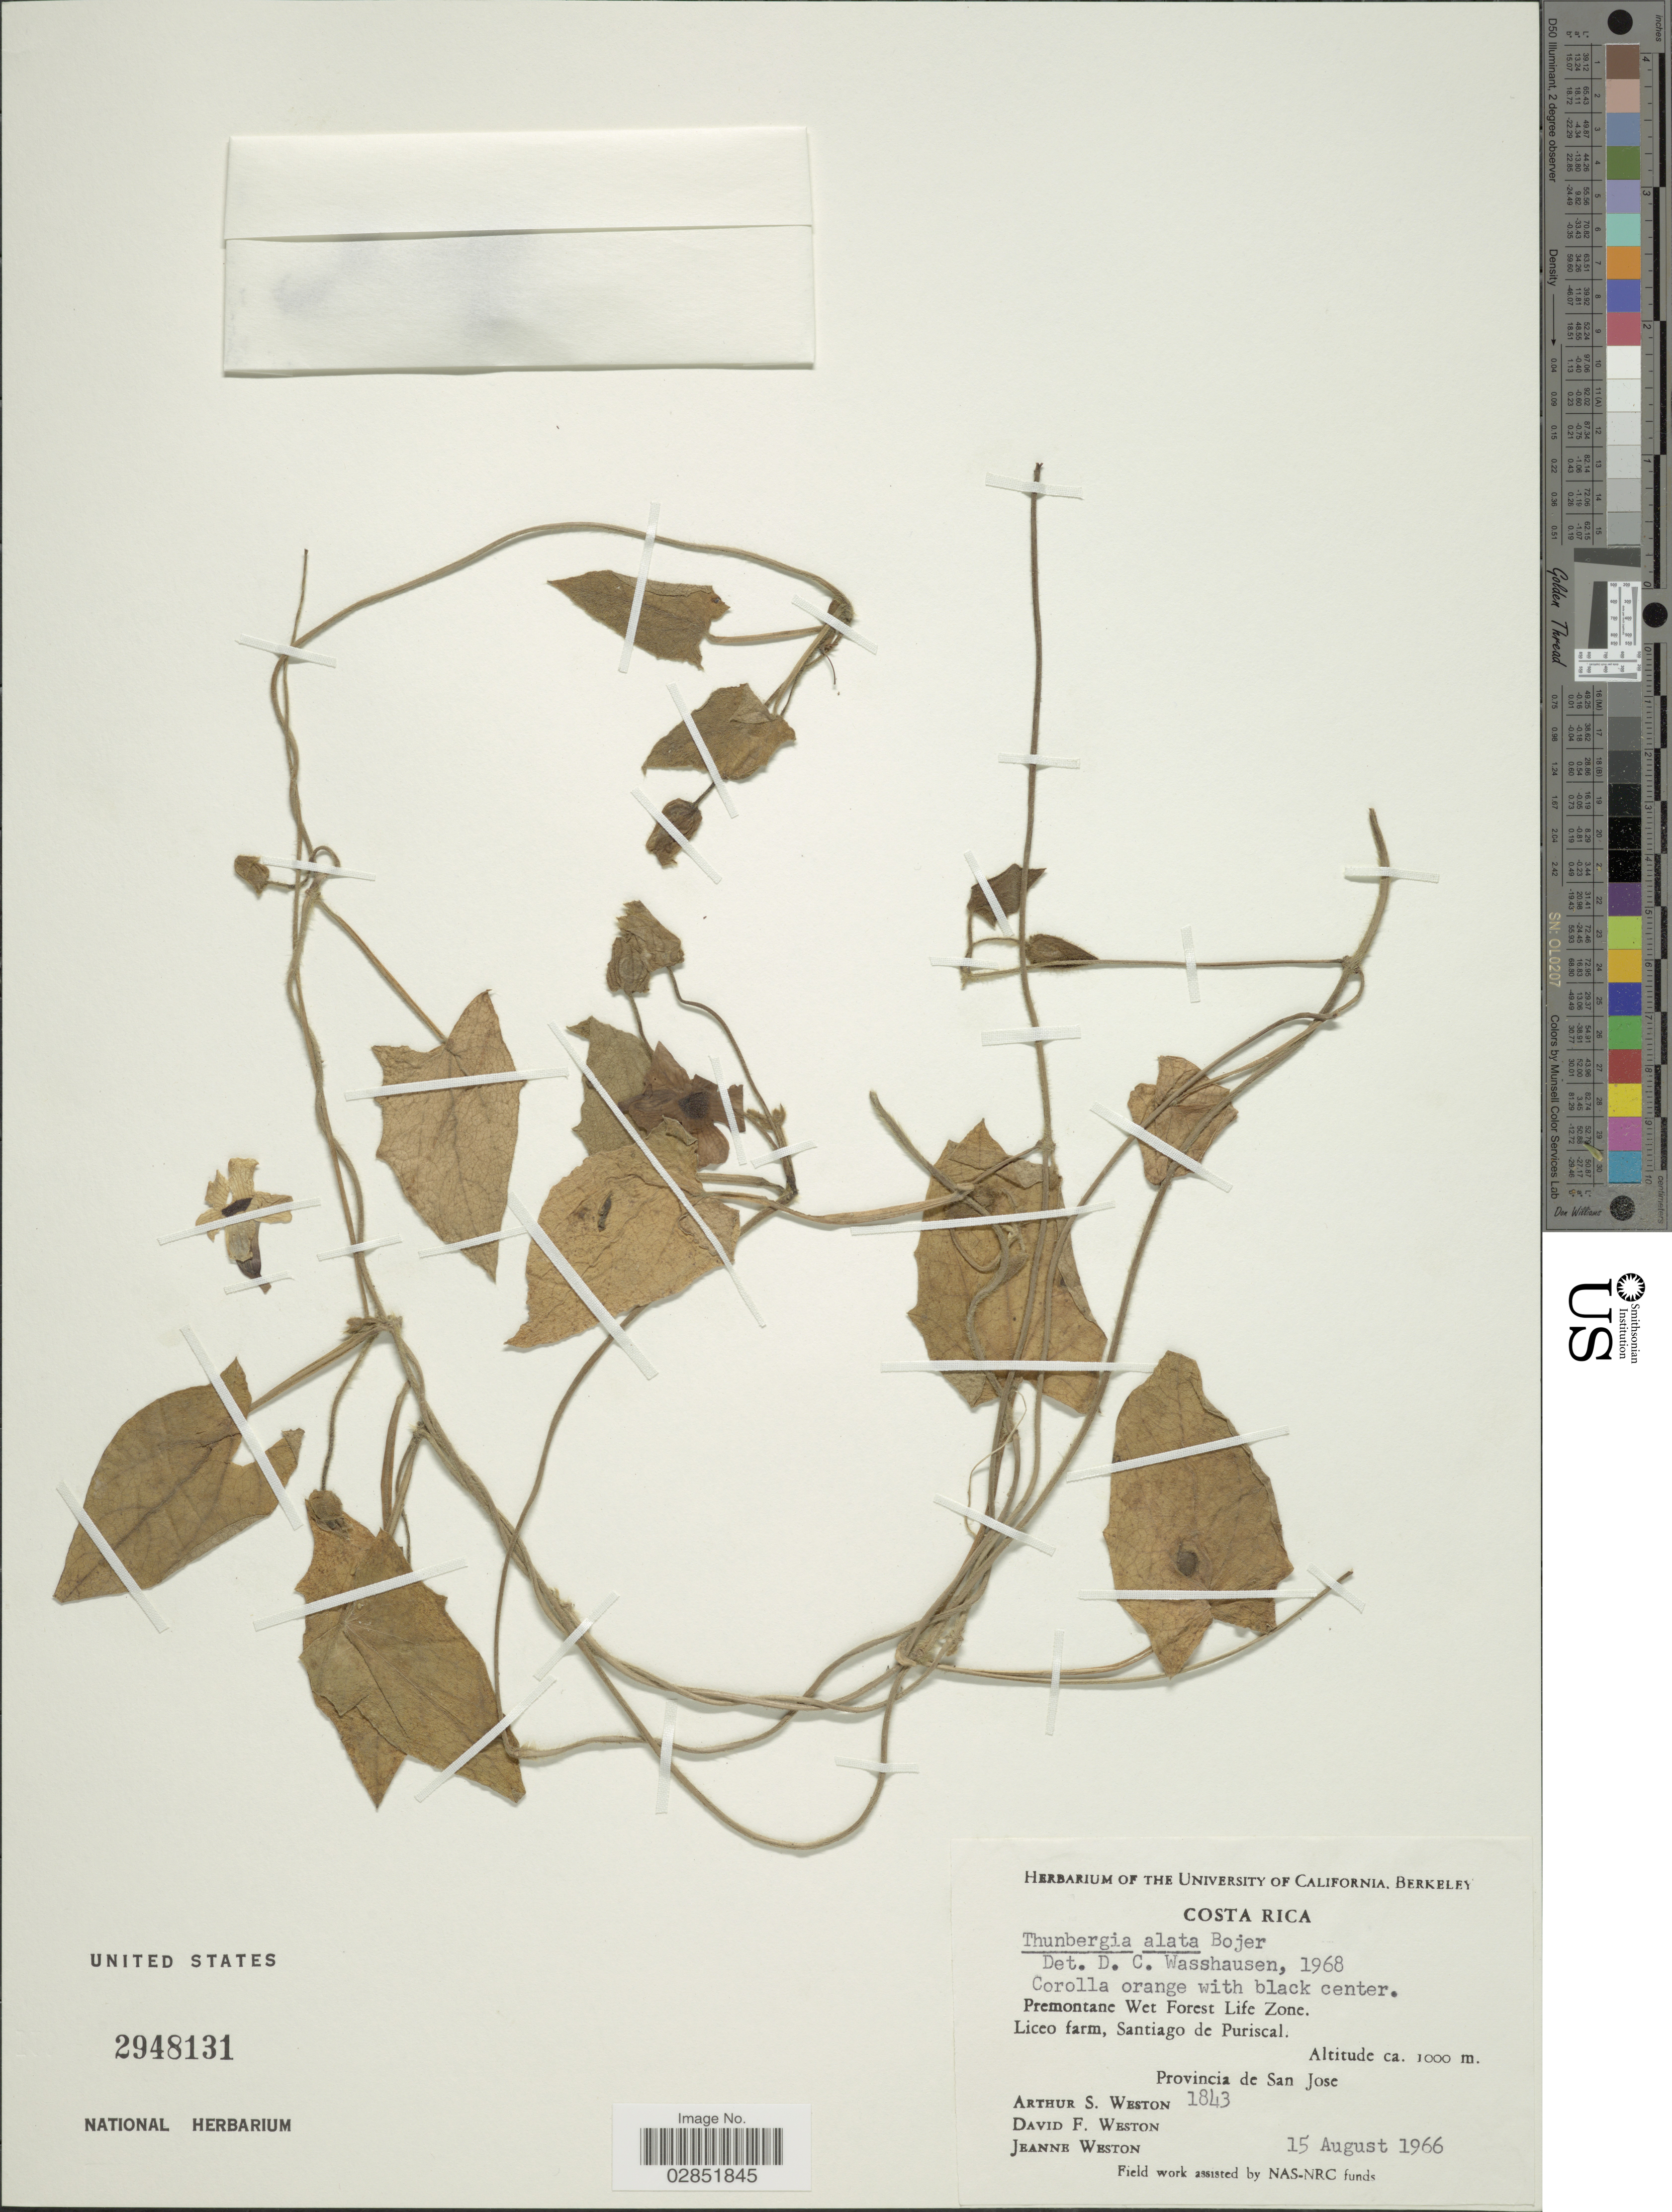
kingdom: Plantae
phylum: Tracheophyta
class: Magnoliopsida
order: Lamiales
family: Acanthaceae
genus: Thunbergia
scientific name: Thunbergia alata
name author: Bojer ex Sims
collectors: A. Weston, D. Weston & J. Weston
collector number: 1843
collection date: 1966-08-15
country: Costa Rica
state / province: San José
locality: Liceo farm, Santiago de Puriscal. Provincia de San Jose.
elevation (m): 1000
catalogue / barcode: US 2948131